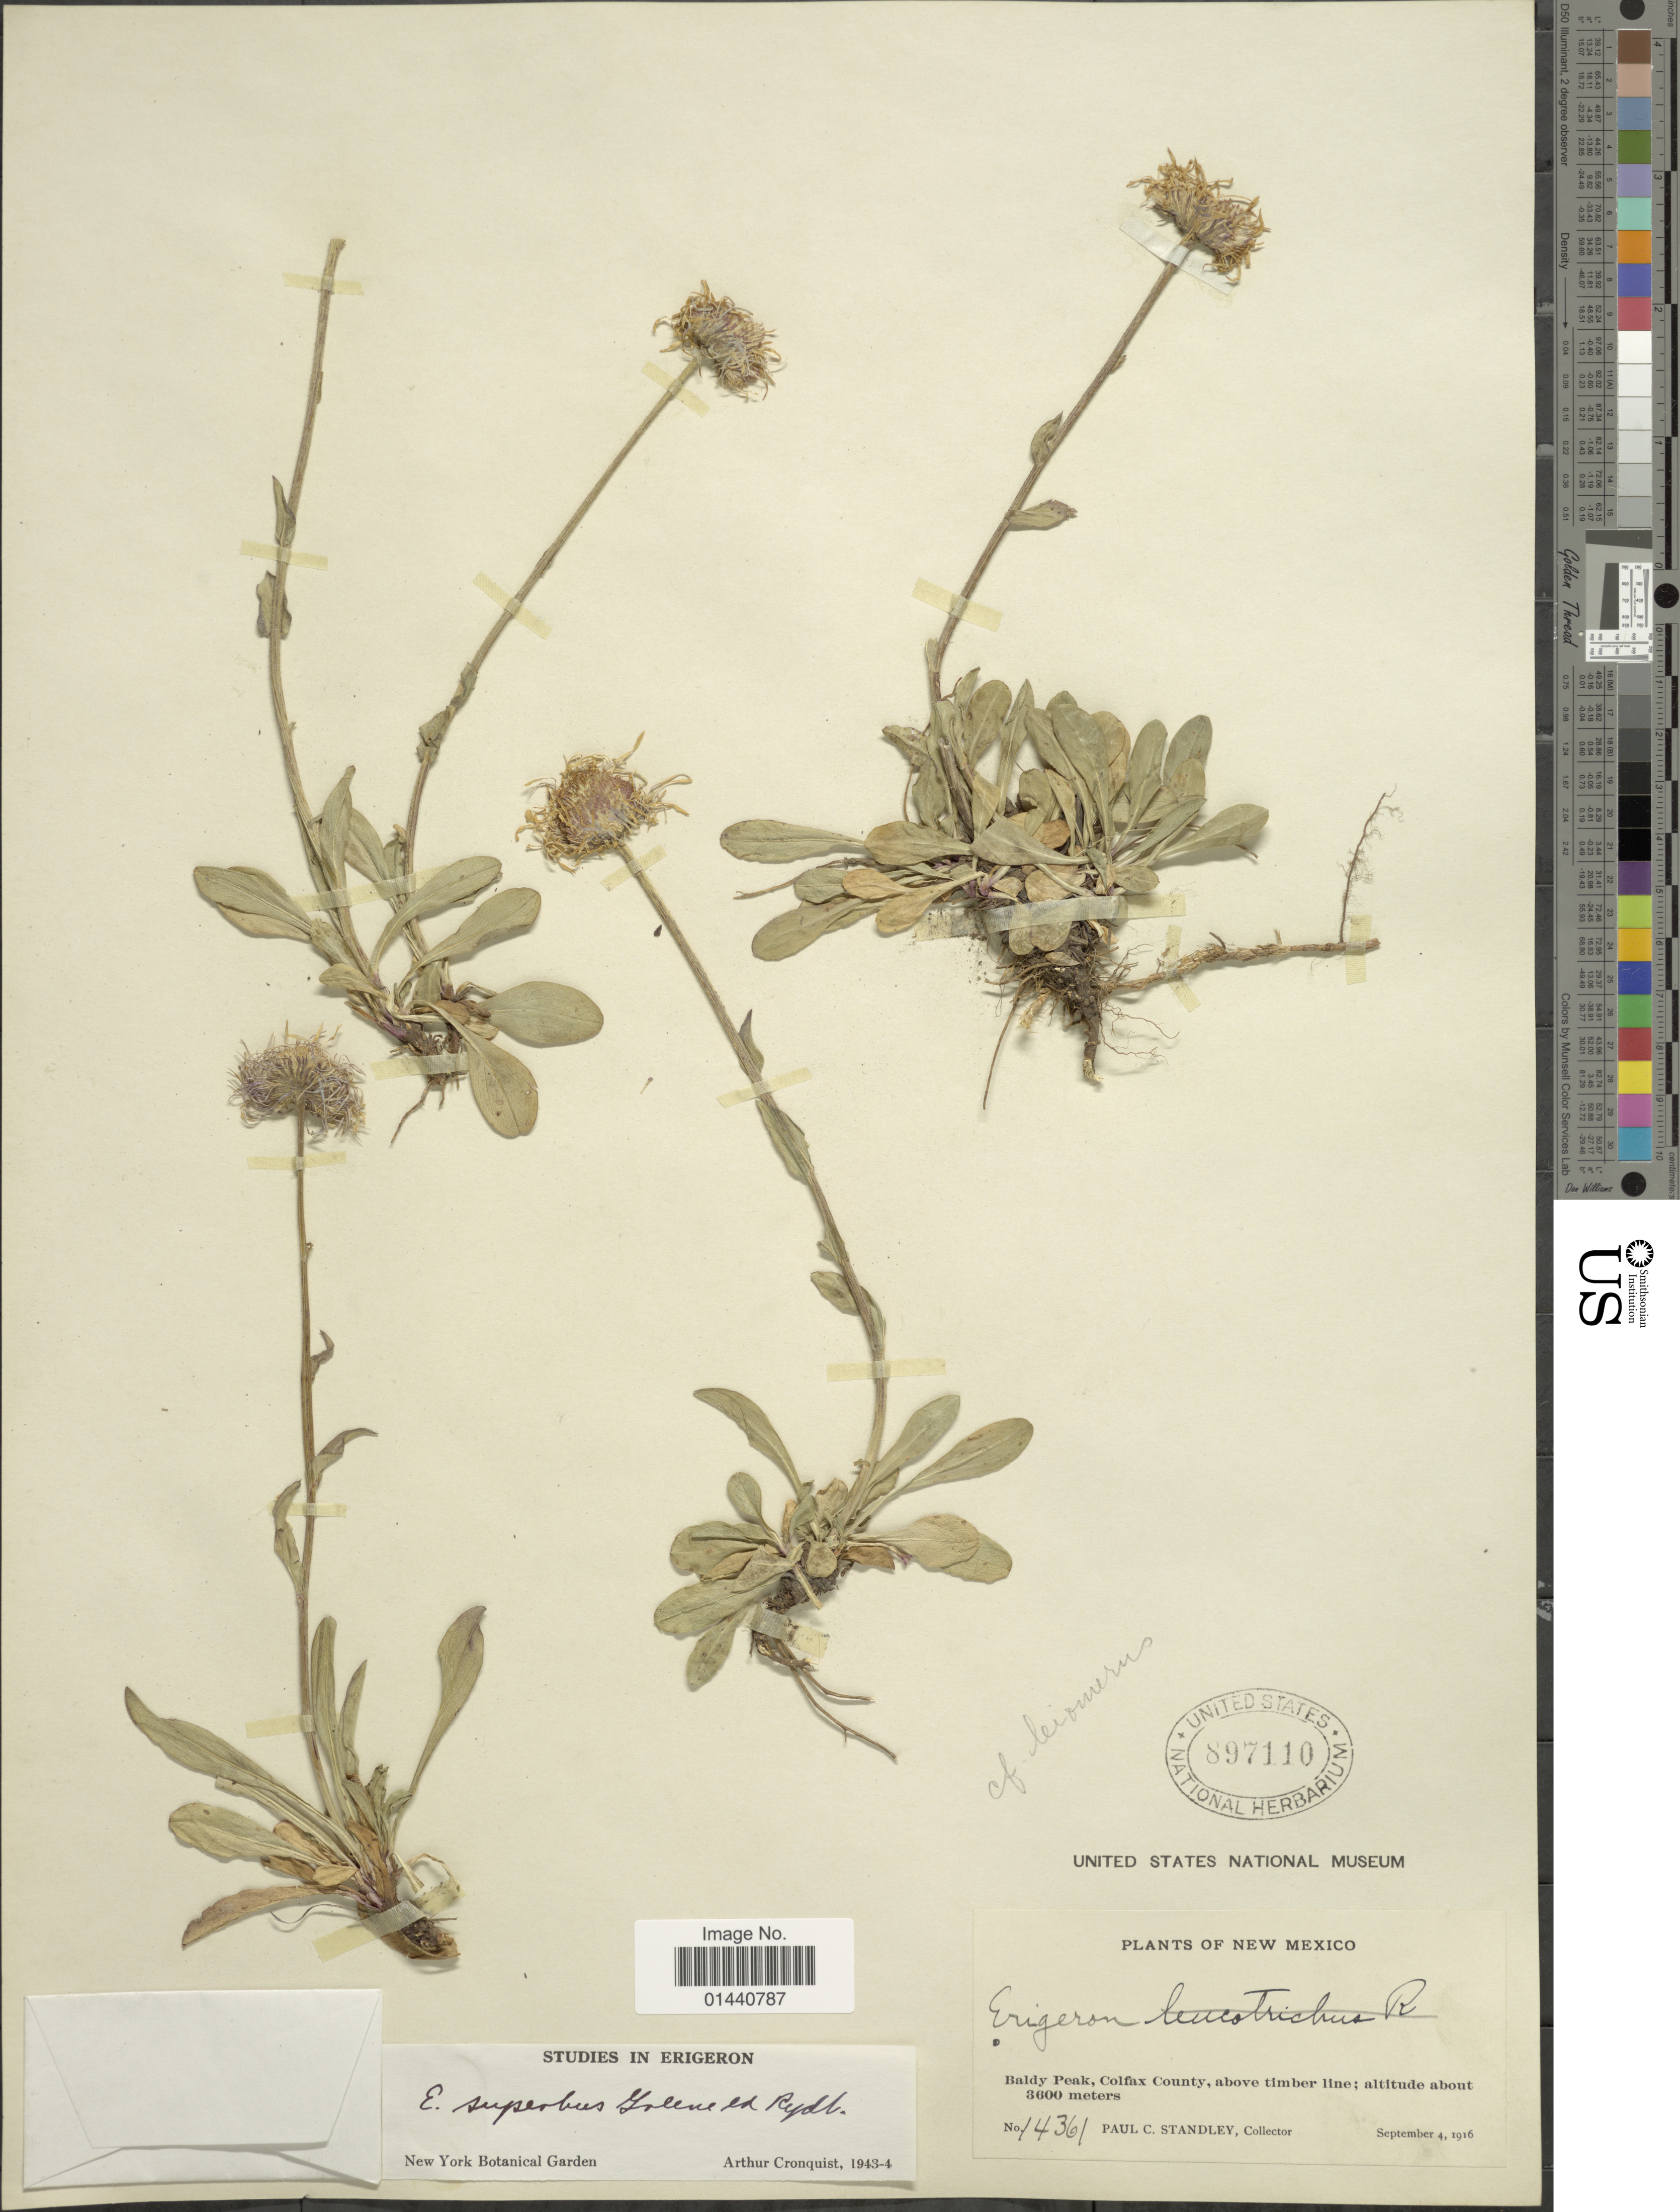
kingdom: Plantae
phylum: Tracheophyta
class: Magnoliopsida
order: Asterales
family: Asteraceae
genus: Erigeron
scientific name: Erigeron superbus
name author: Greene ex Rydb.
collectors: P. C. Standley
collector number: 14361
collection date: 1916-09-04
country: United States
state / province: New Mexico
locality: Baldy Peak, Colfax County, above timber line.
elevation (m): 3600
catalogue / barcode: US 897110